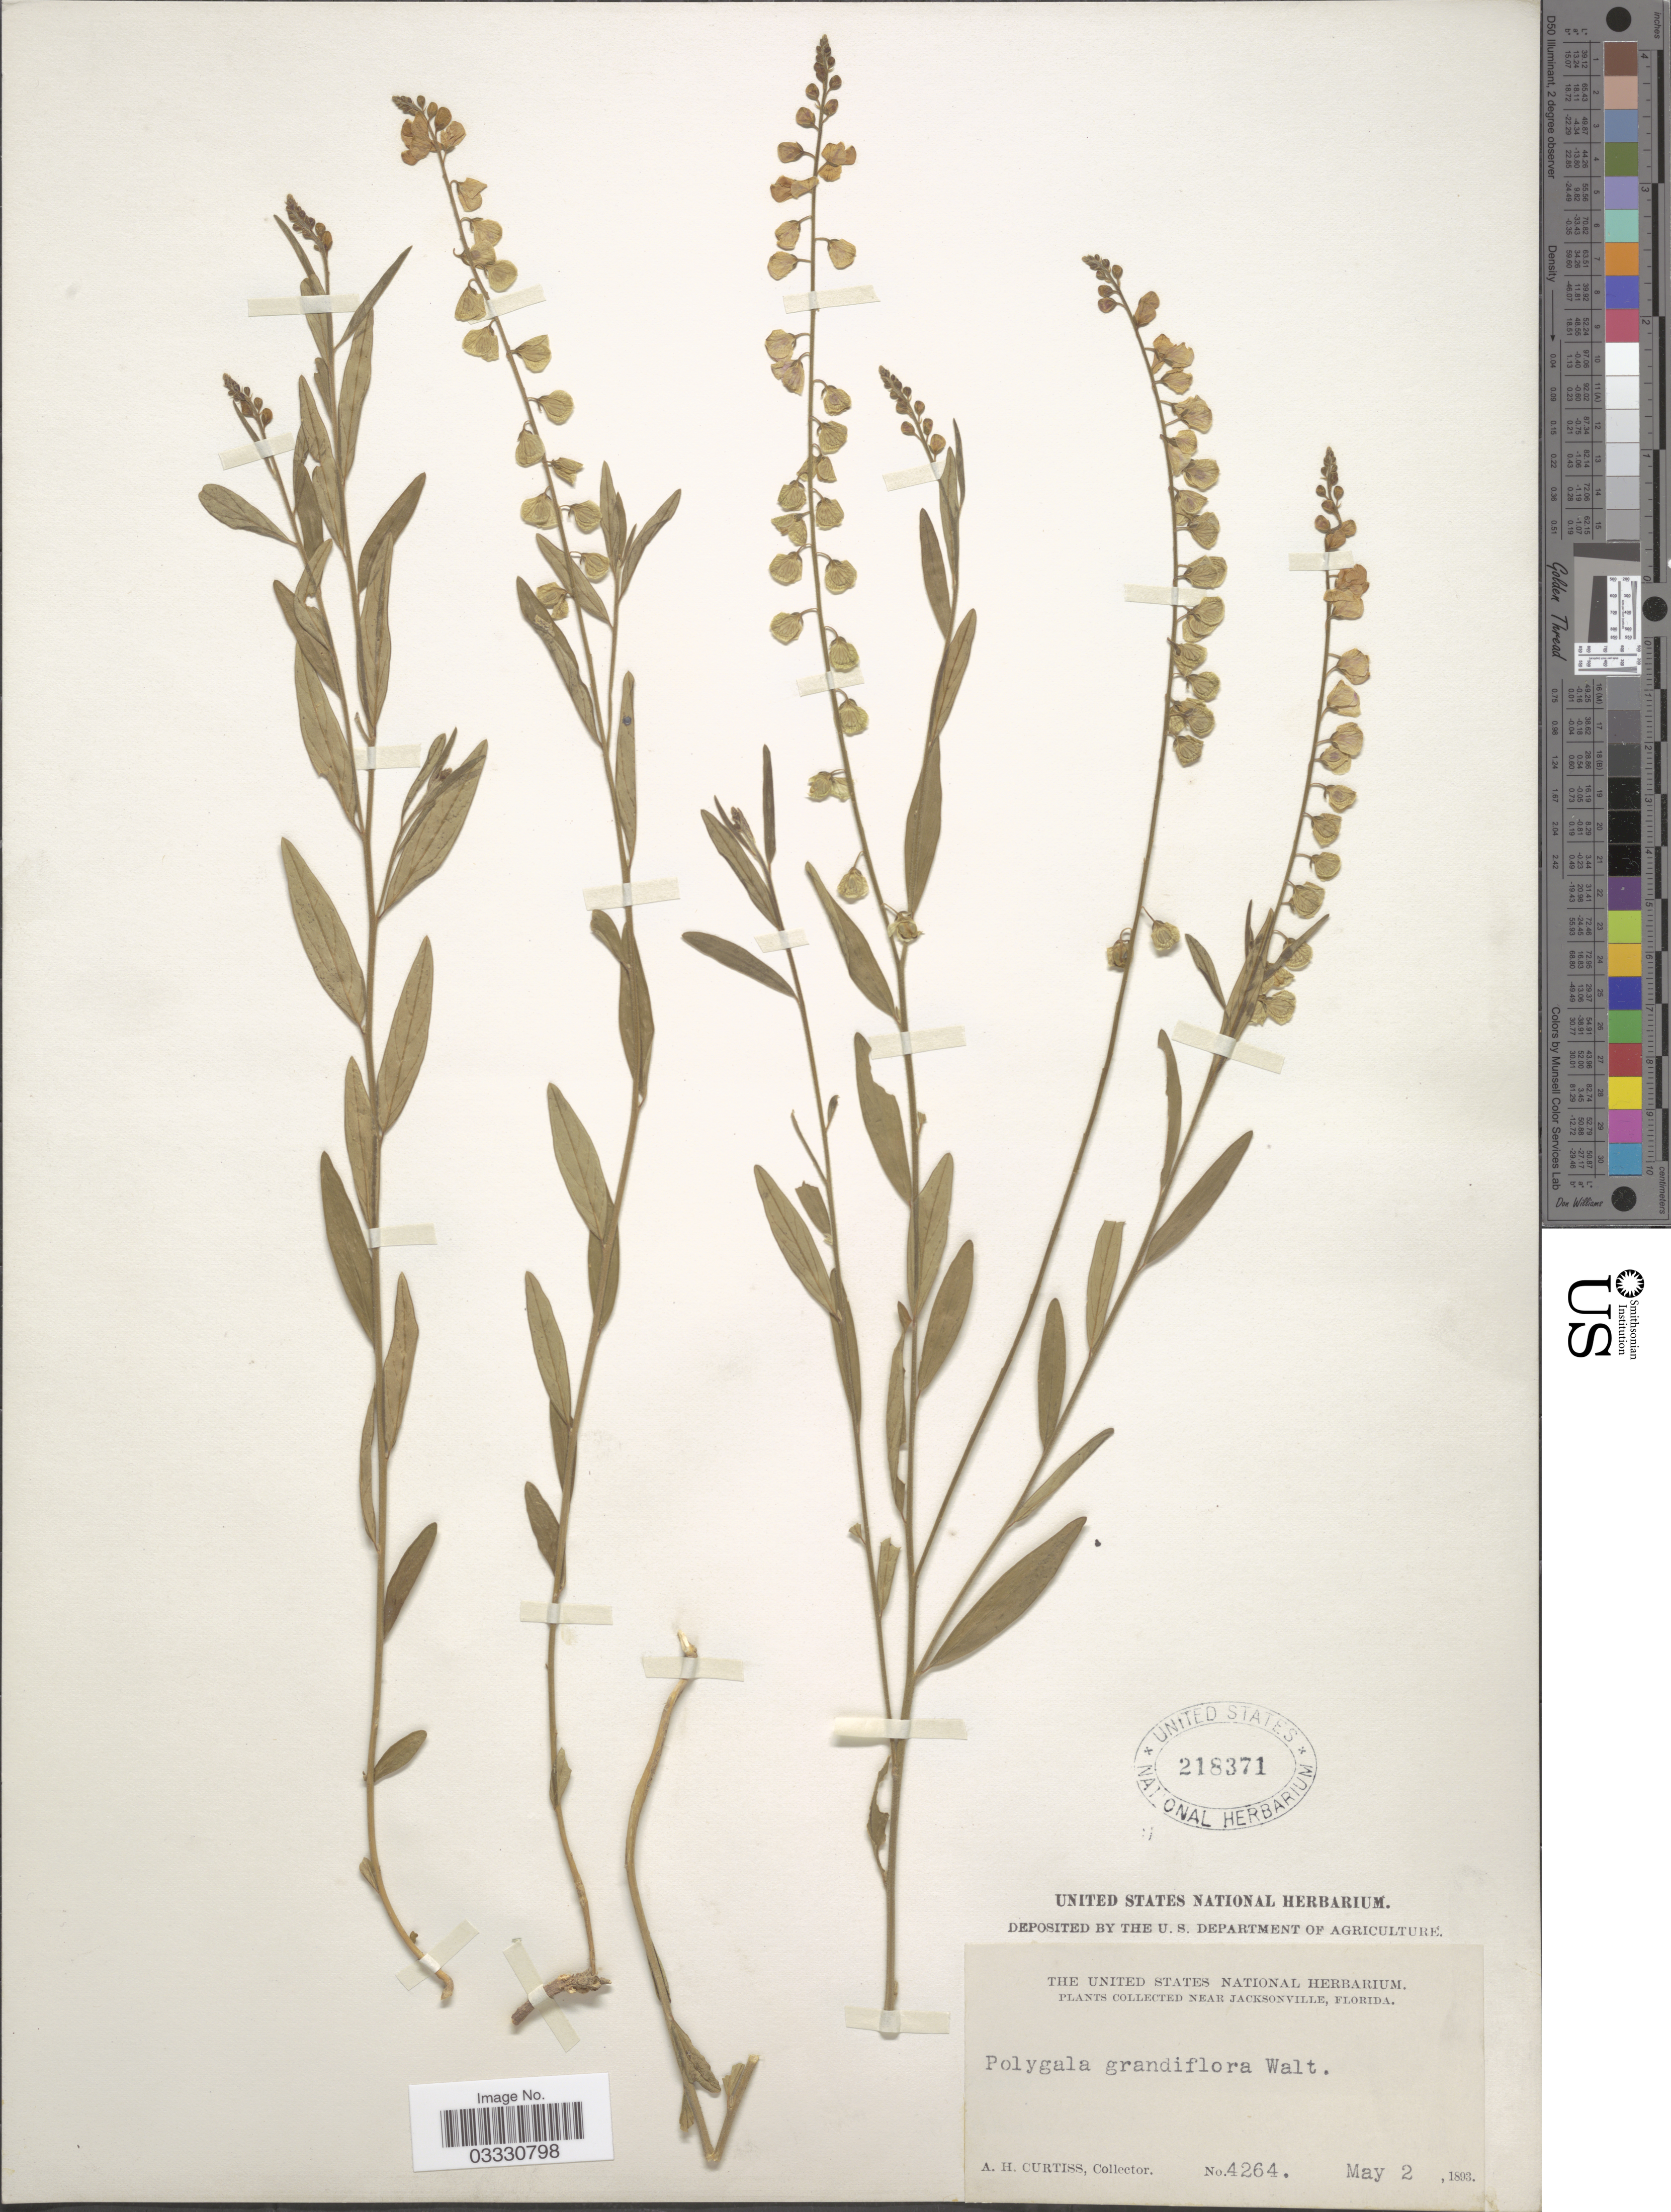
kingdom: Plantae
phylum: Tracheophyta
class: Magnoliopsida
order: Fabales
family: Polygalaceae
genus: Asemeia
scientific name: Asemeia grandiflora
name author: (Walter) Small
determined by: Strong, Mark T., (BOT), Smithsonian Institution - National Museum of Natural History (UNITED STATES)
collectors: A. H. Curtiss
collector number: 4264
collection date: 1893-05-02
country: United States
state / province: Florida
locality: Near Jacksonville.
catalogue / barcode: US 218371